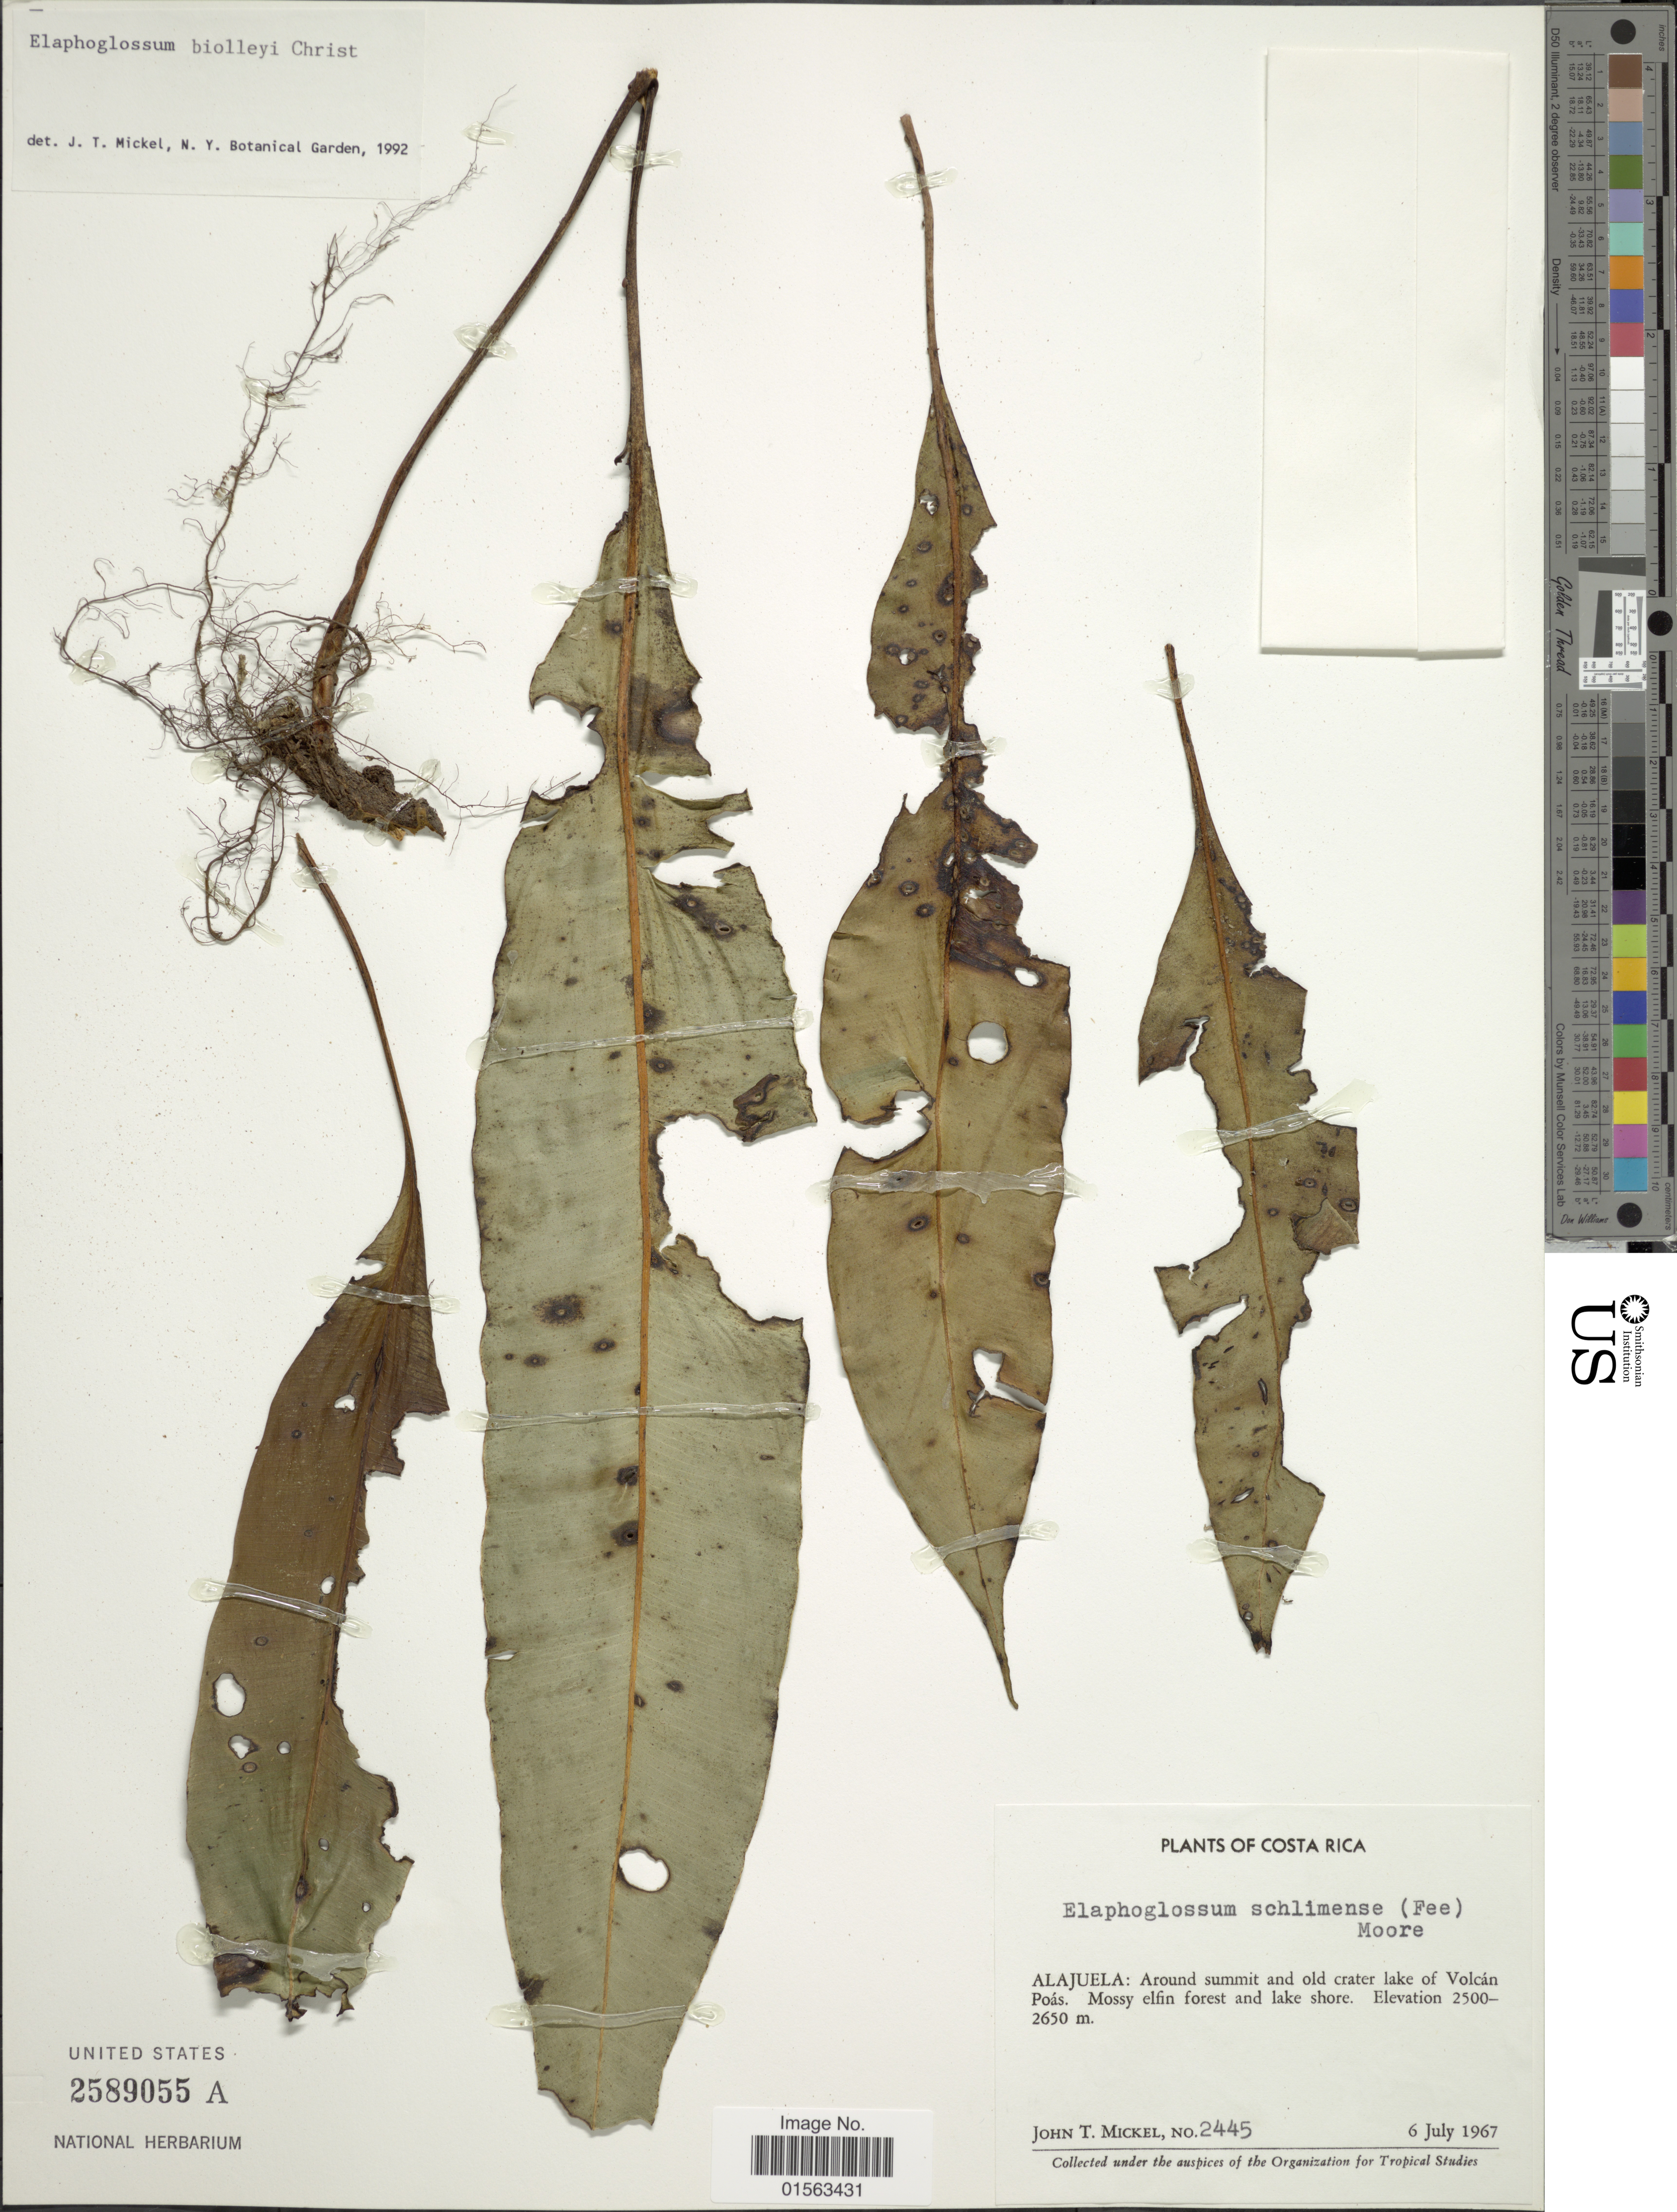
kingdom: Plantae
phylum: Tracheophyta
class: Polypodiopsida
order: Polypodiales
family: Dryopteridaceae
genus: Elaphoglossum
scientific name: Elaphoglossum biolleyi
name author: Christ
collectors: J. T. Mickel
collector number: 2445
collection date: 1967-07-06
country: Costa Rica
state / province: Alajuela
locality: Alajeula: Around summit and old crater lake of Volcan Poas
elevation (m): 2500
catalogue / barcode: US 2589055A